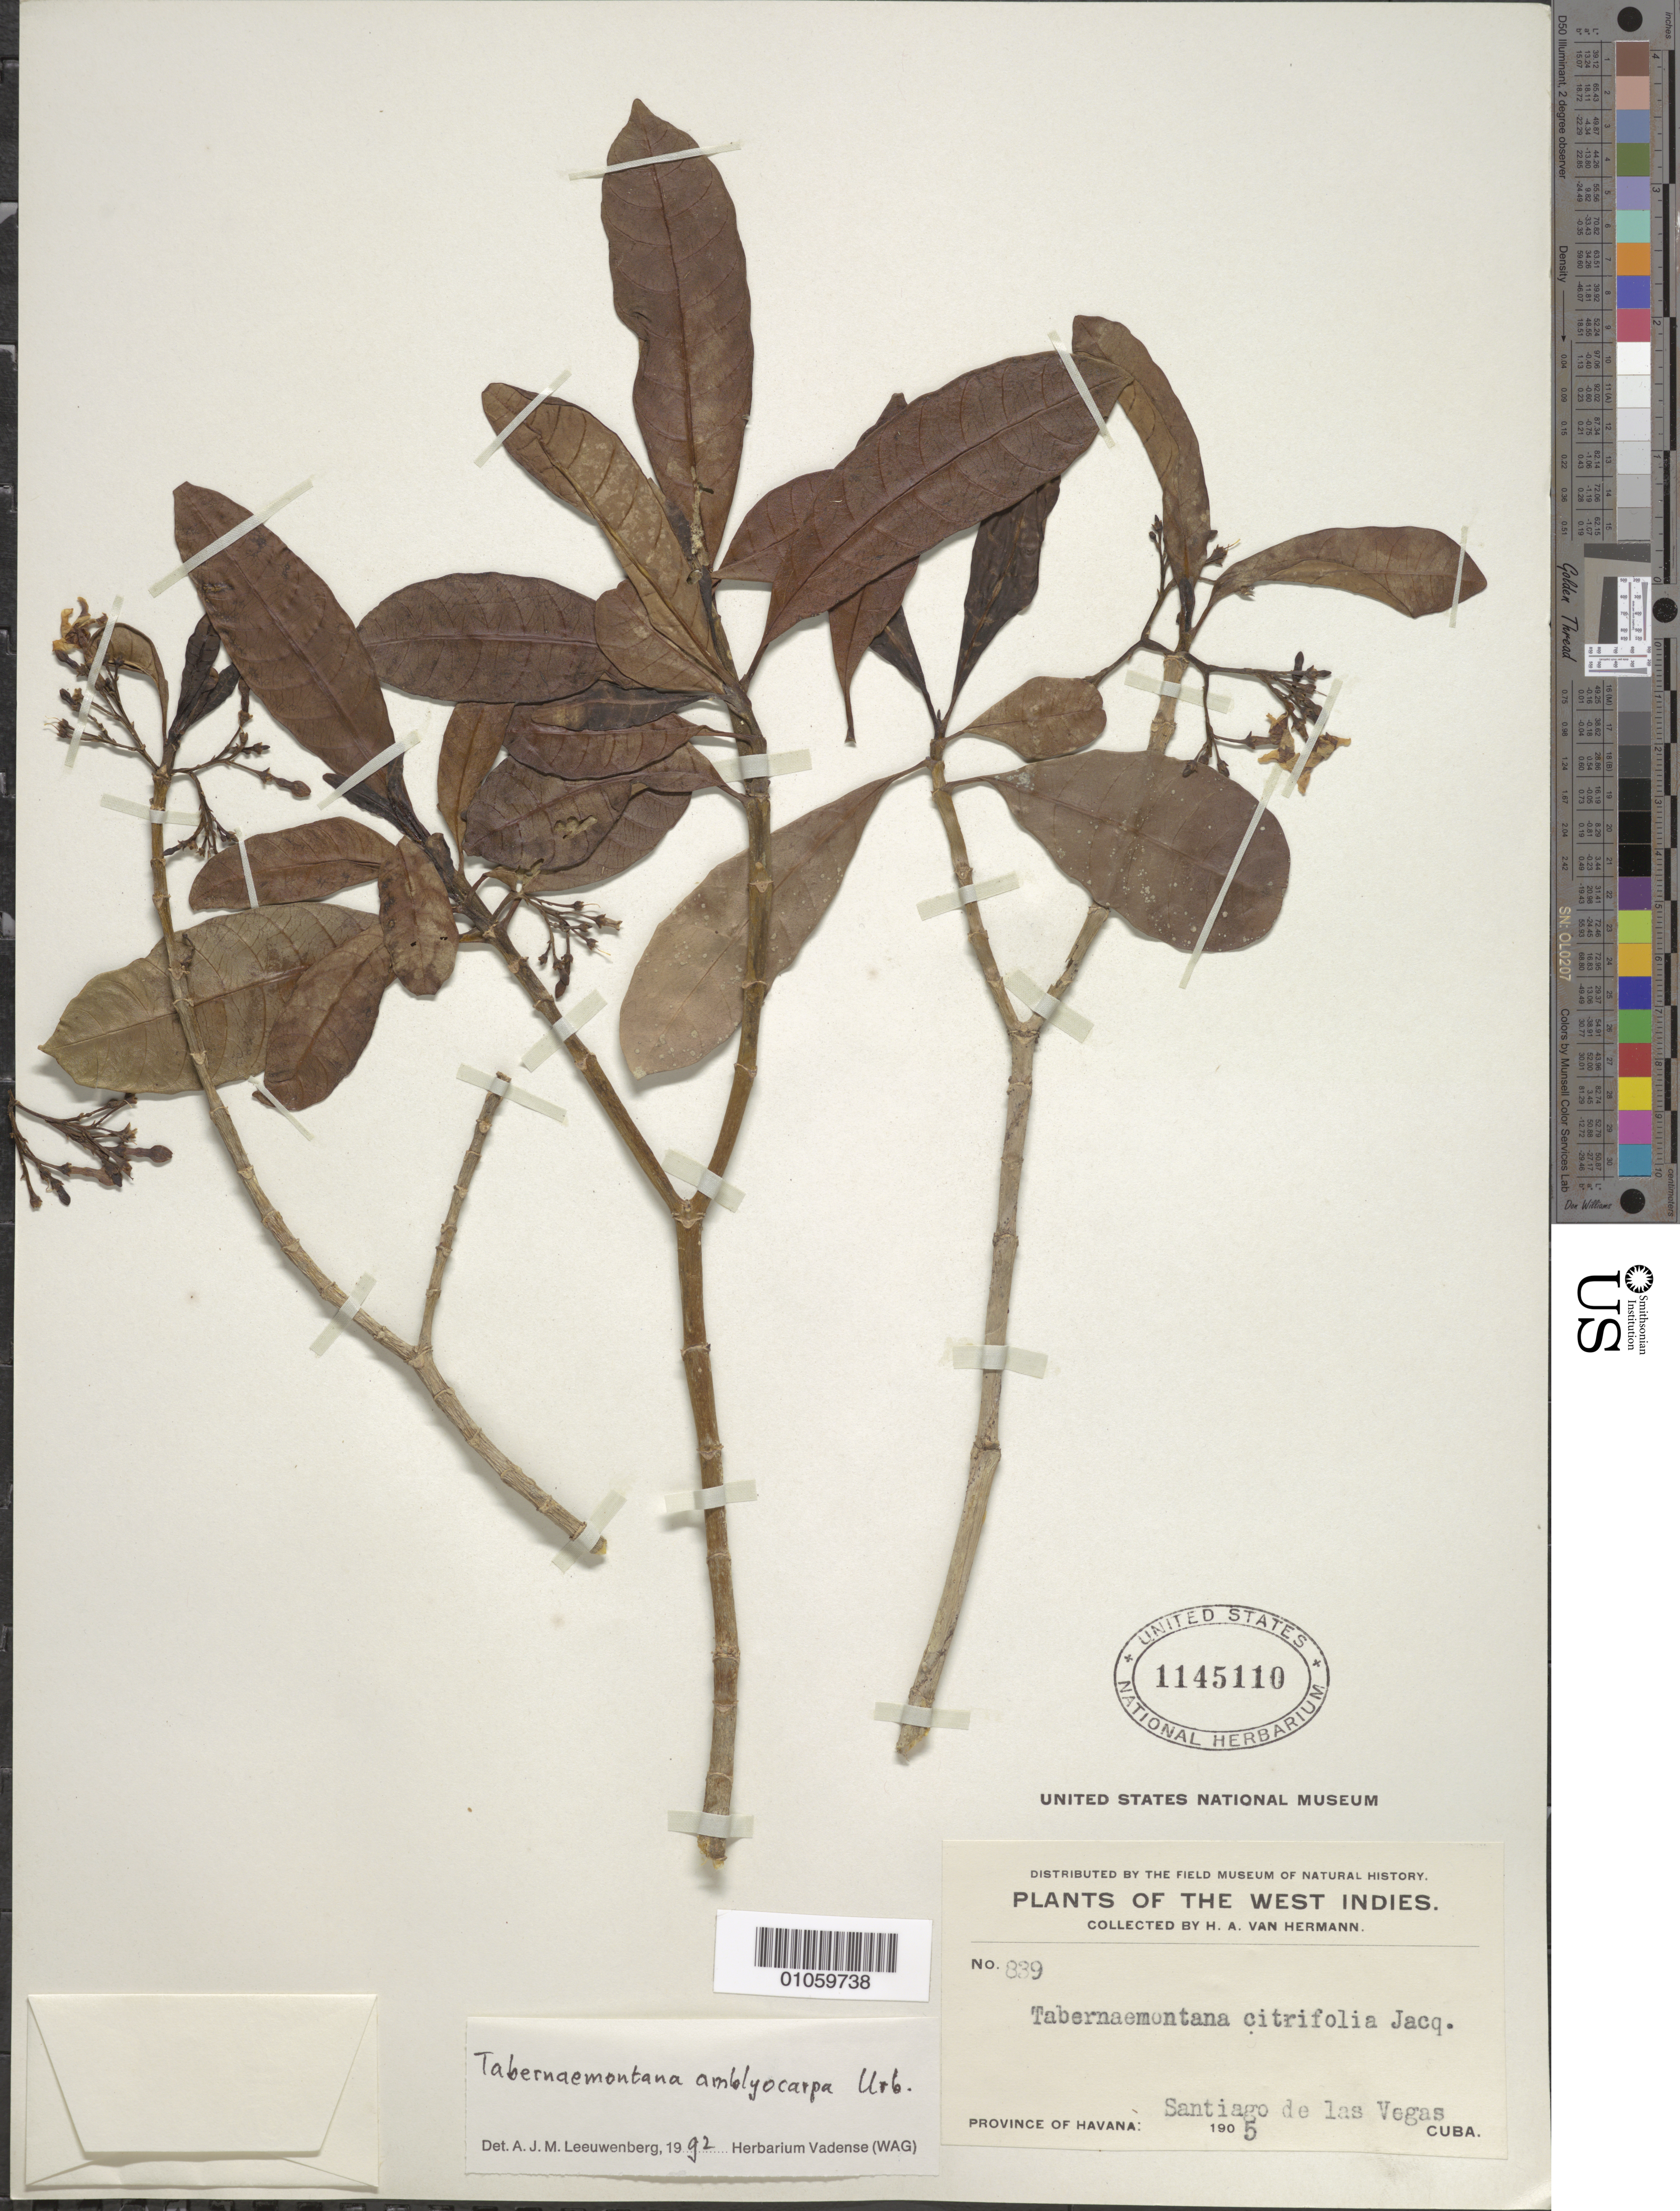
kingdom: Plantae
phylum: Tracheophyta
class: Magnoliopsida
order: Gentianales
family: Apocynaceae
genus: Tabernaemontana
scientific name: Tabernaemontana amblyocarpa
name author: Urb.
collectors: H. A. Van Hermann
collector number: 889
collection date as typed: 1905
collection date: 1905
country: Cuba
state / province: La Habana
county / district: Municipio Boyeros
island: Cuba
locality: Santiago de las Vegas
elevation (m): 97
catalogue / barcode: US 1145110